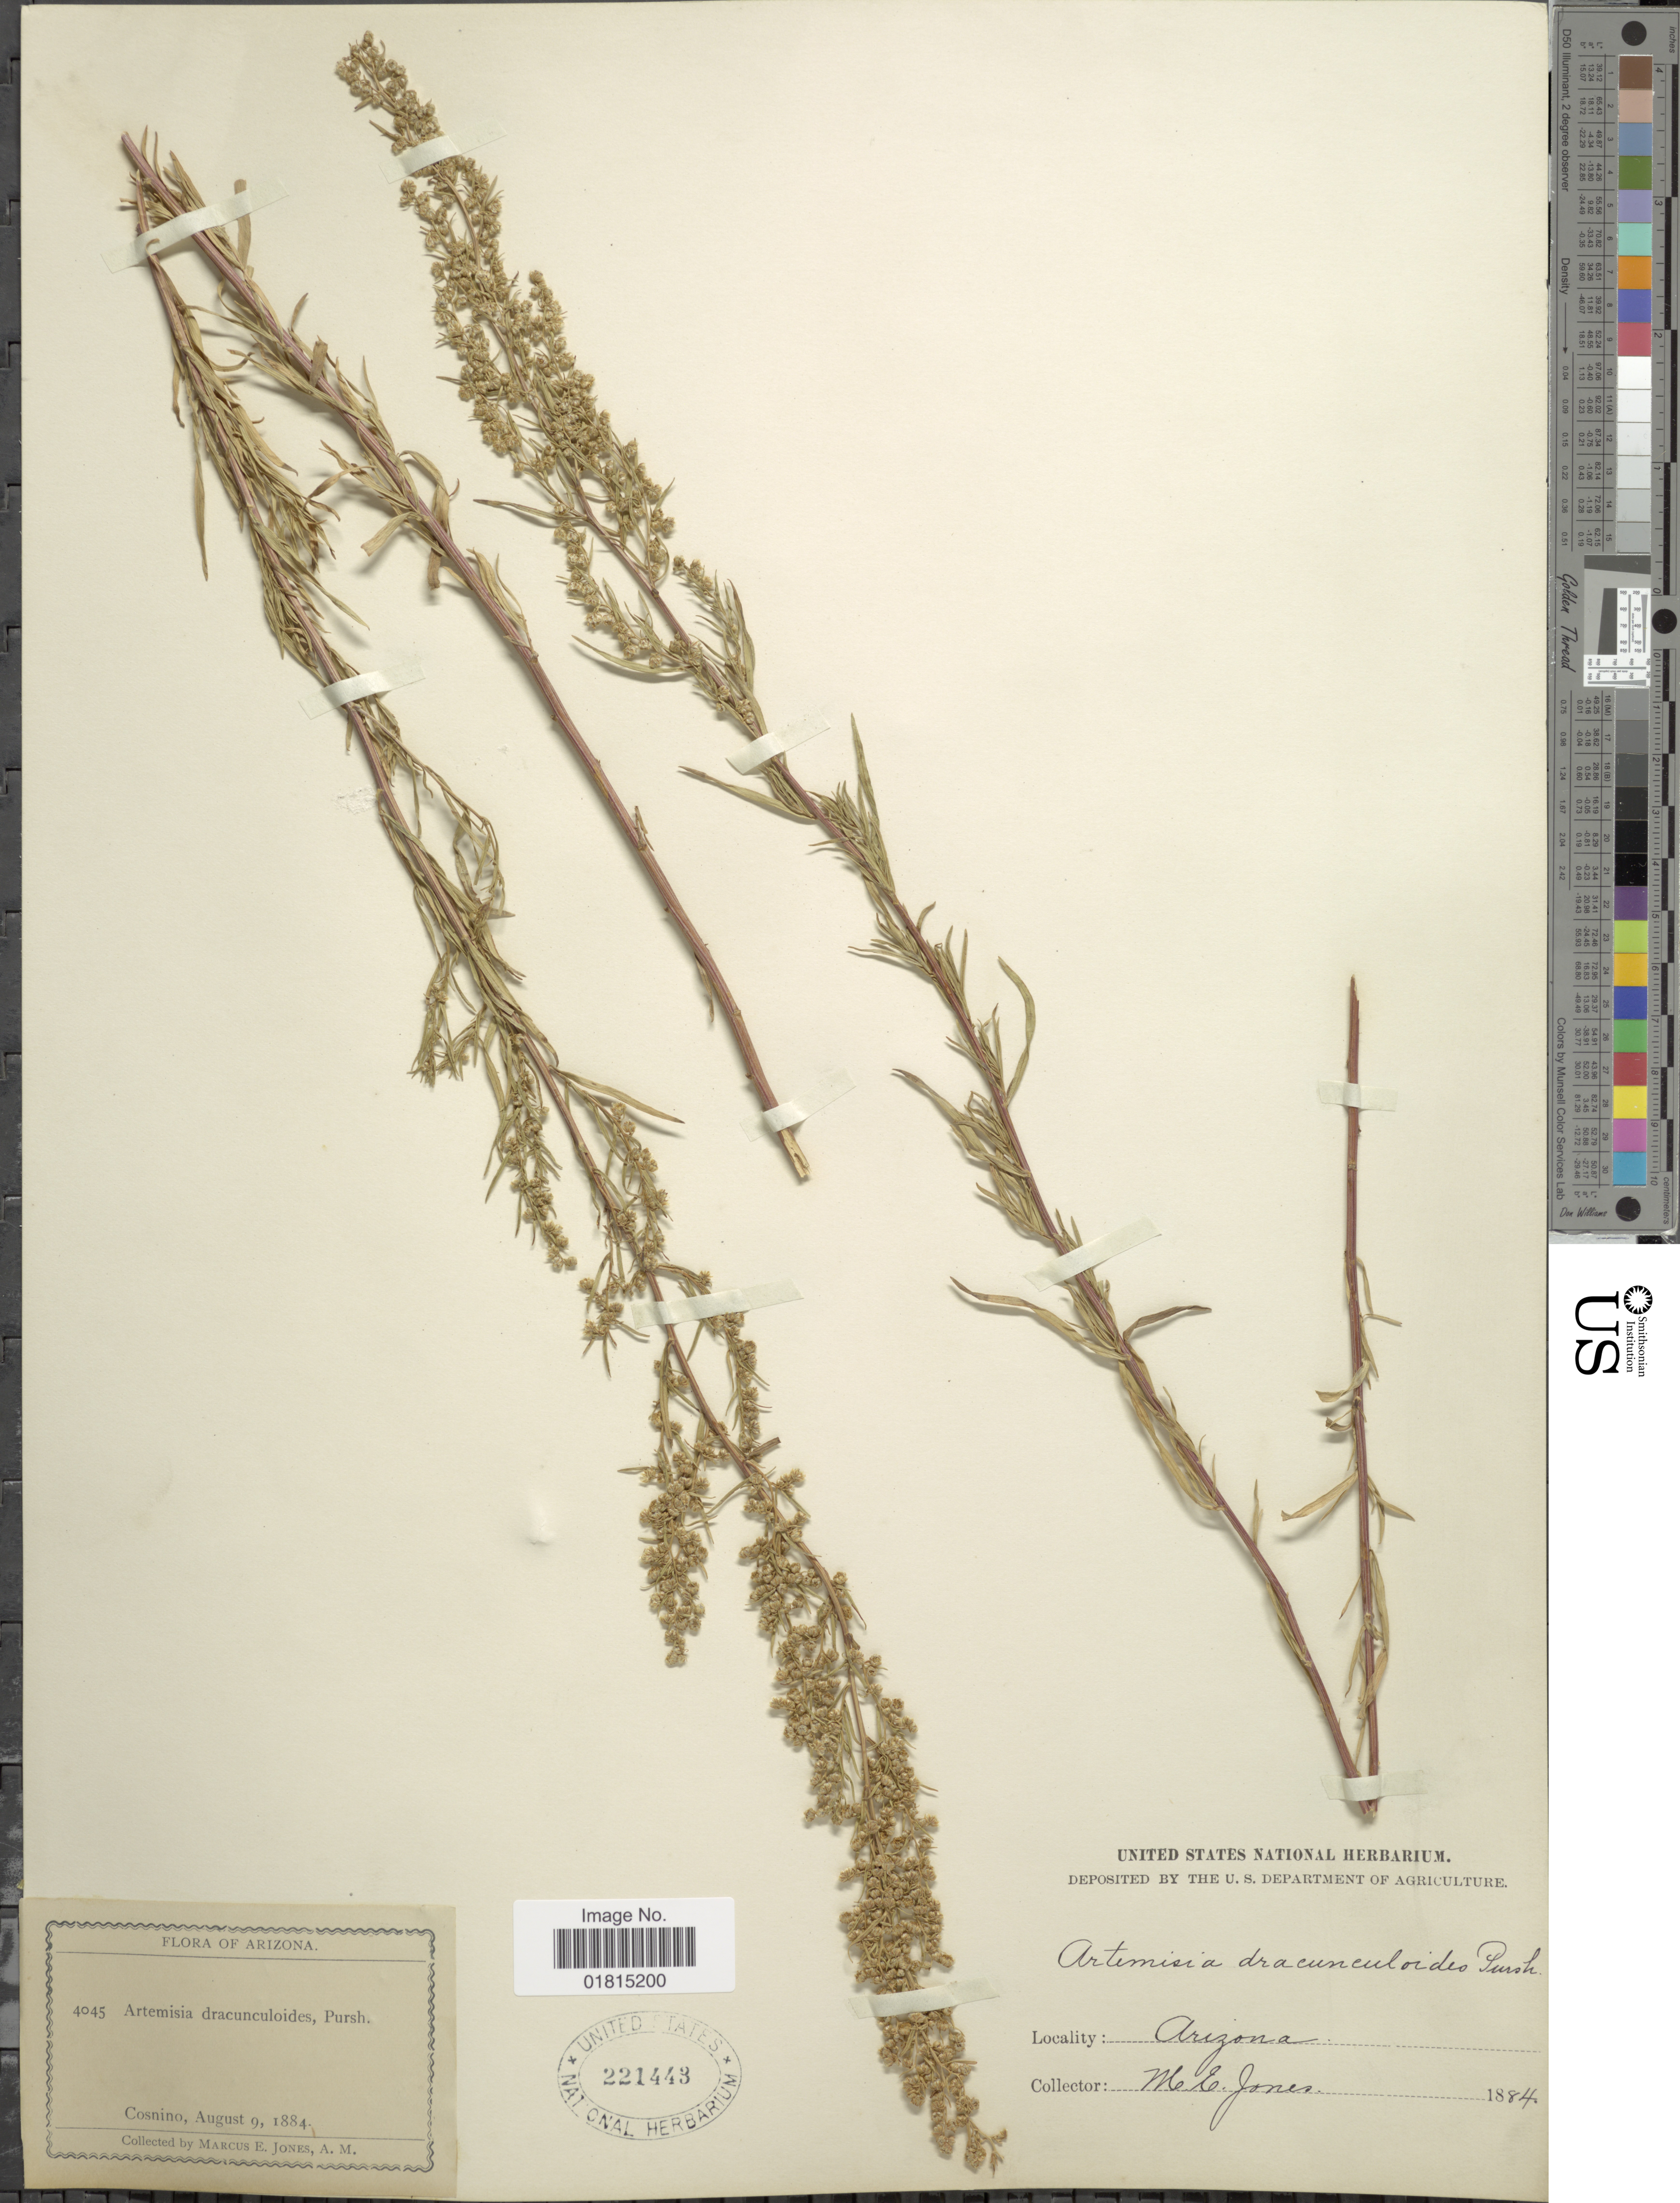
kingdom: Plantae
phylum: Tracheophyta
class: Magnoliopsida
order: Asterales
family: Asteraceae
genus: Artemisia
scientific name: Artemisia dracunculoides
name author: Pursh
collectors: M. E. Jones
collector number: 4045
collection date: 1884-08-09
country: United States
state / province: Arizona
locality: Cosnino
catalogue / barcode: US 221443